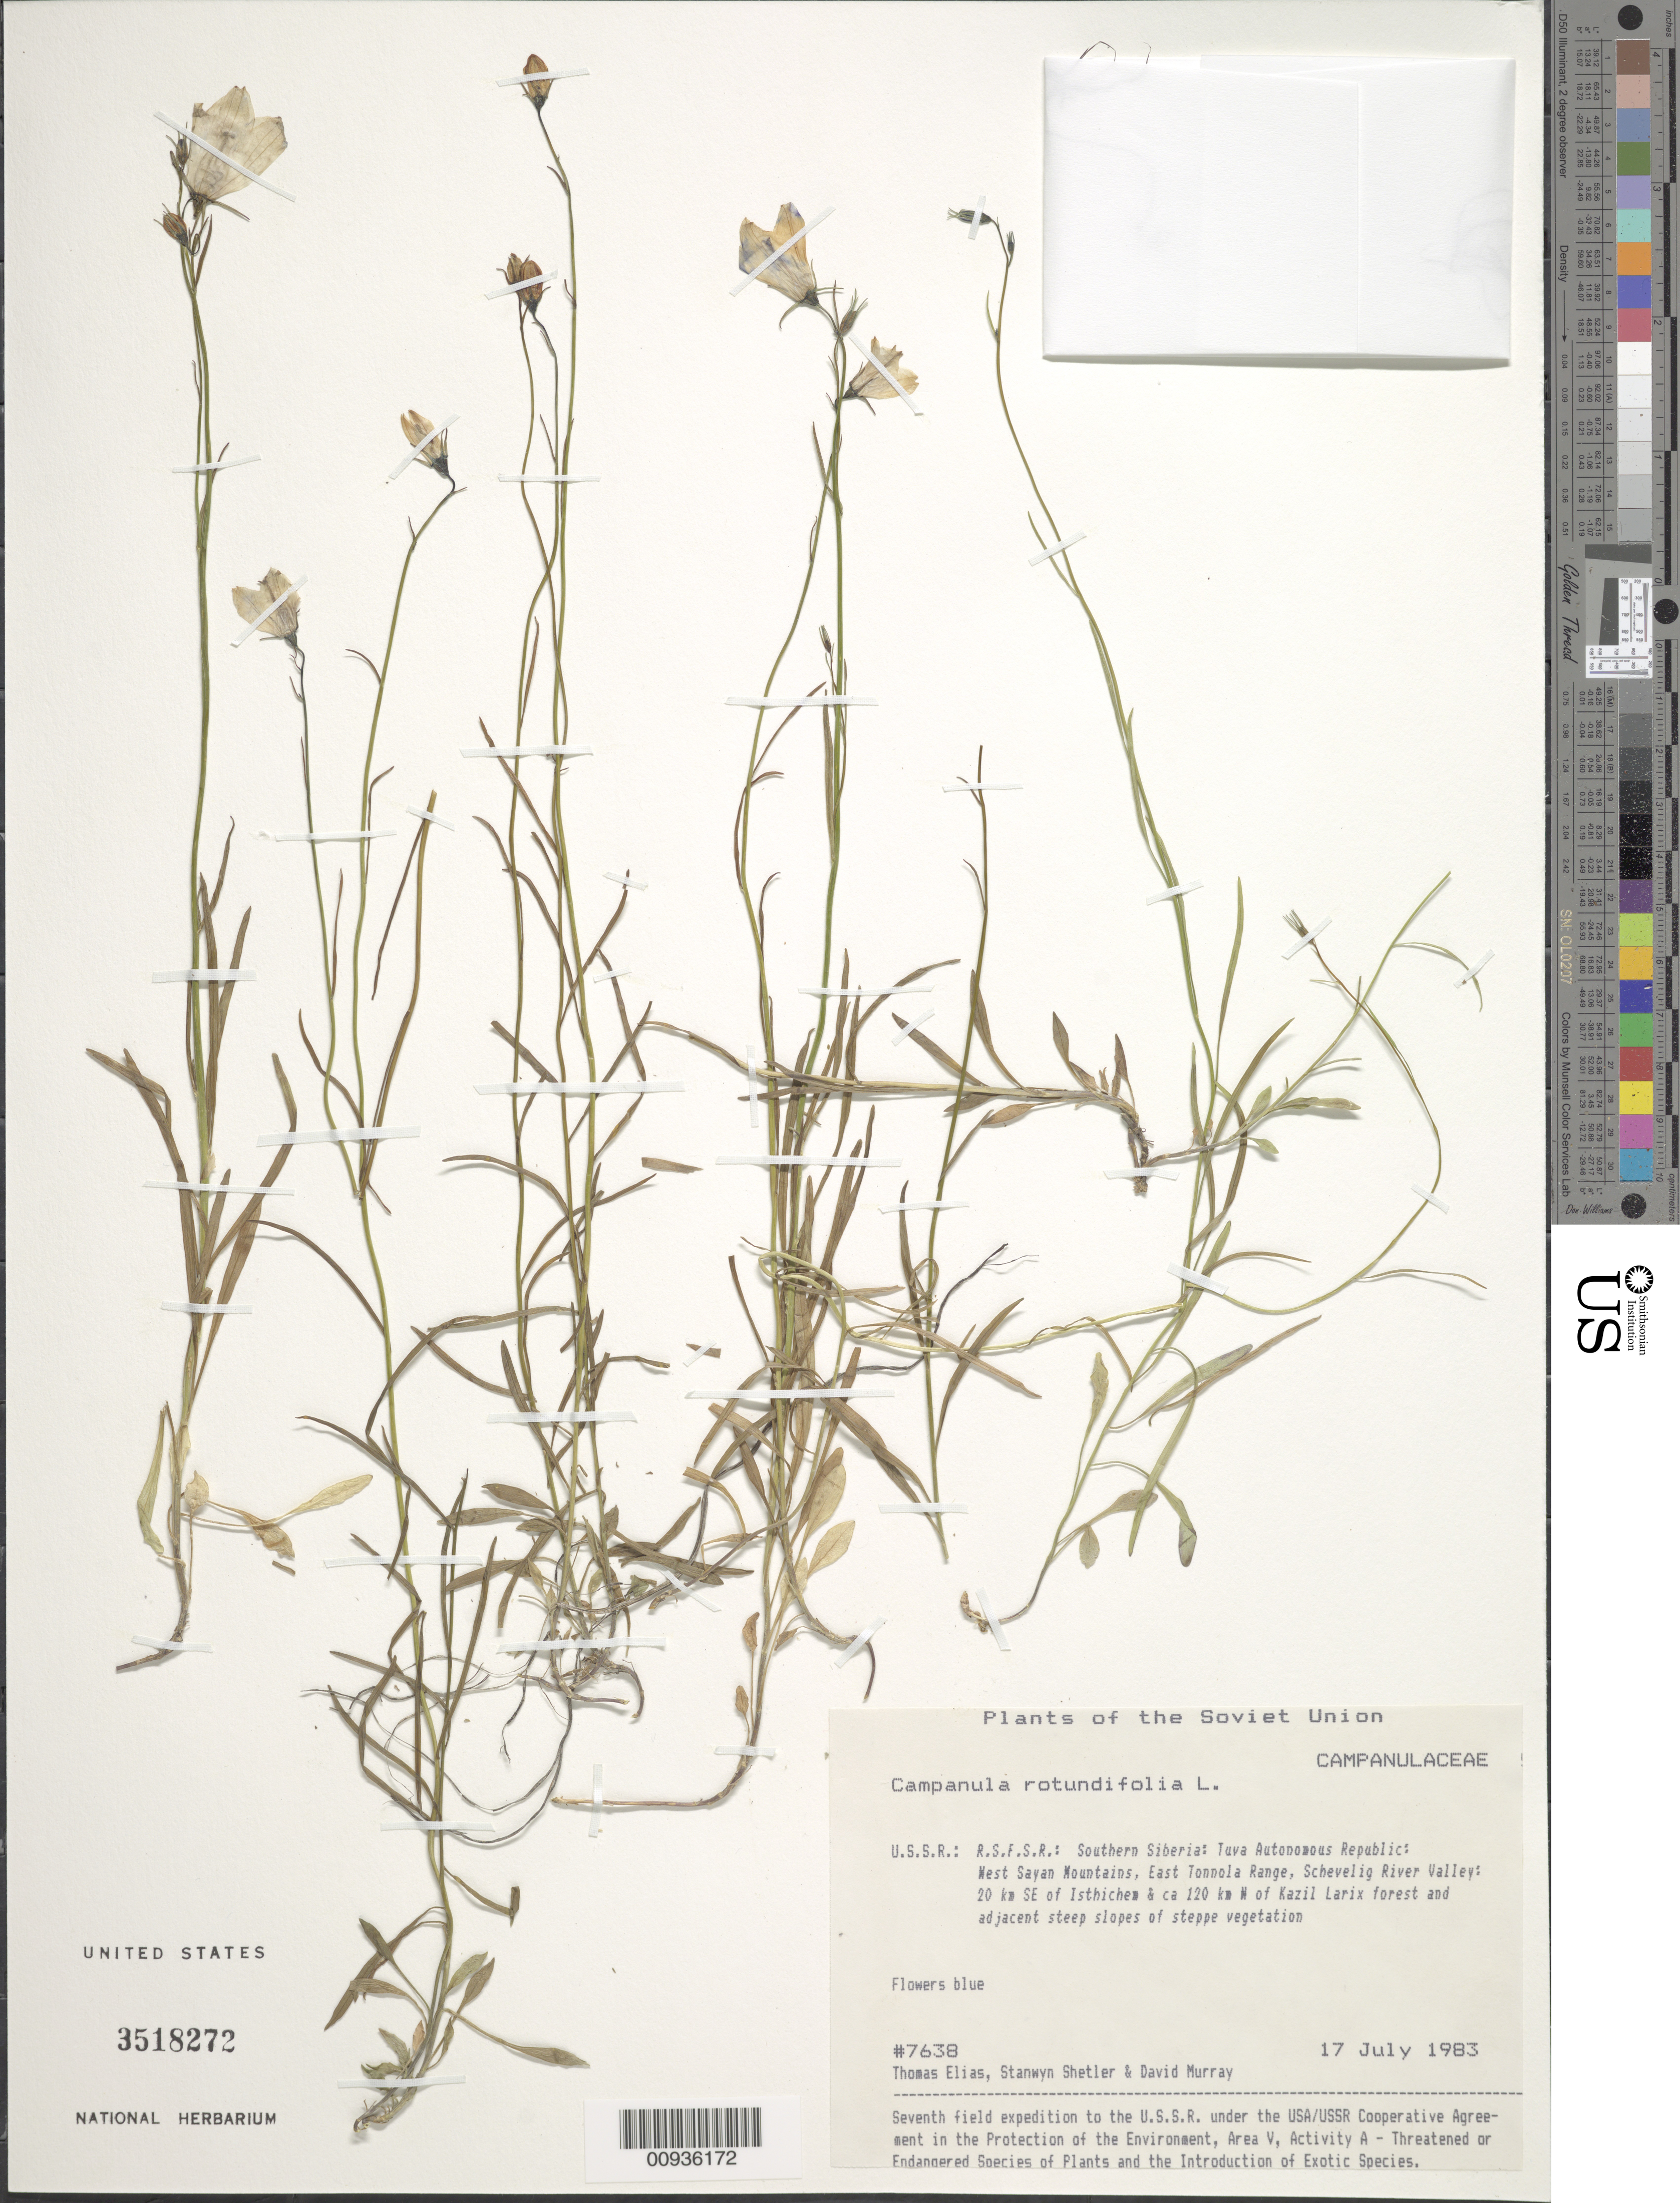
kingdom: Plantae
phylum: Tracheophyta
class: Magnoliopsida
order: Asterales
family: Campanulaceae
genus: Campanula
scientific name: Campanula rotundifolia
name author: L.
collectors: T. Elias, S. Shetler & D. F. Murray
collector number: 7638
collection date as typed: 17 Jul 1983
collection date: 1983-07-17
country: Russian Federation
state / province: Tuva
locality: West Sayan Mountains, East Tonnola [Tannu-Ola Range], Schevelig River Valley, 20 km SE of Isthichem [Ishti-Khem] & ca. 120 km W of Kazil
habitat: Larix forest and adjacent steep slopes of steppe vegetation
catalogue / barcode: US 3518272